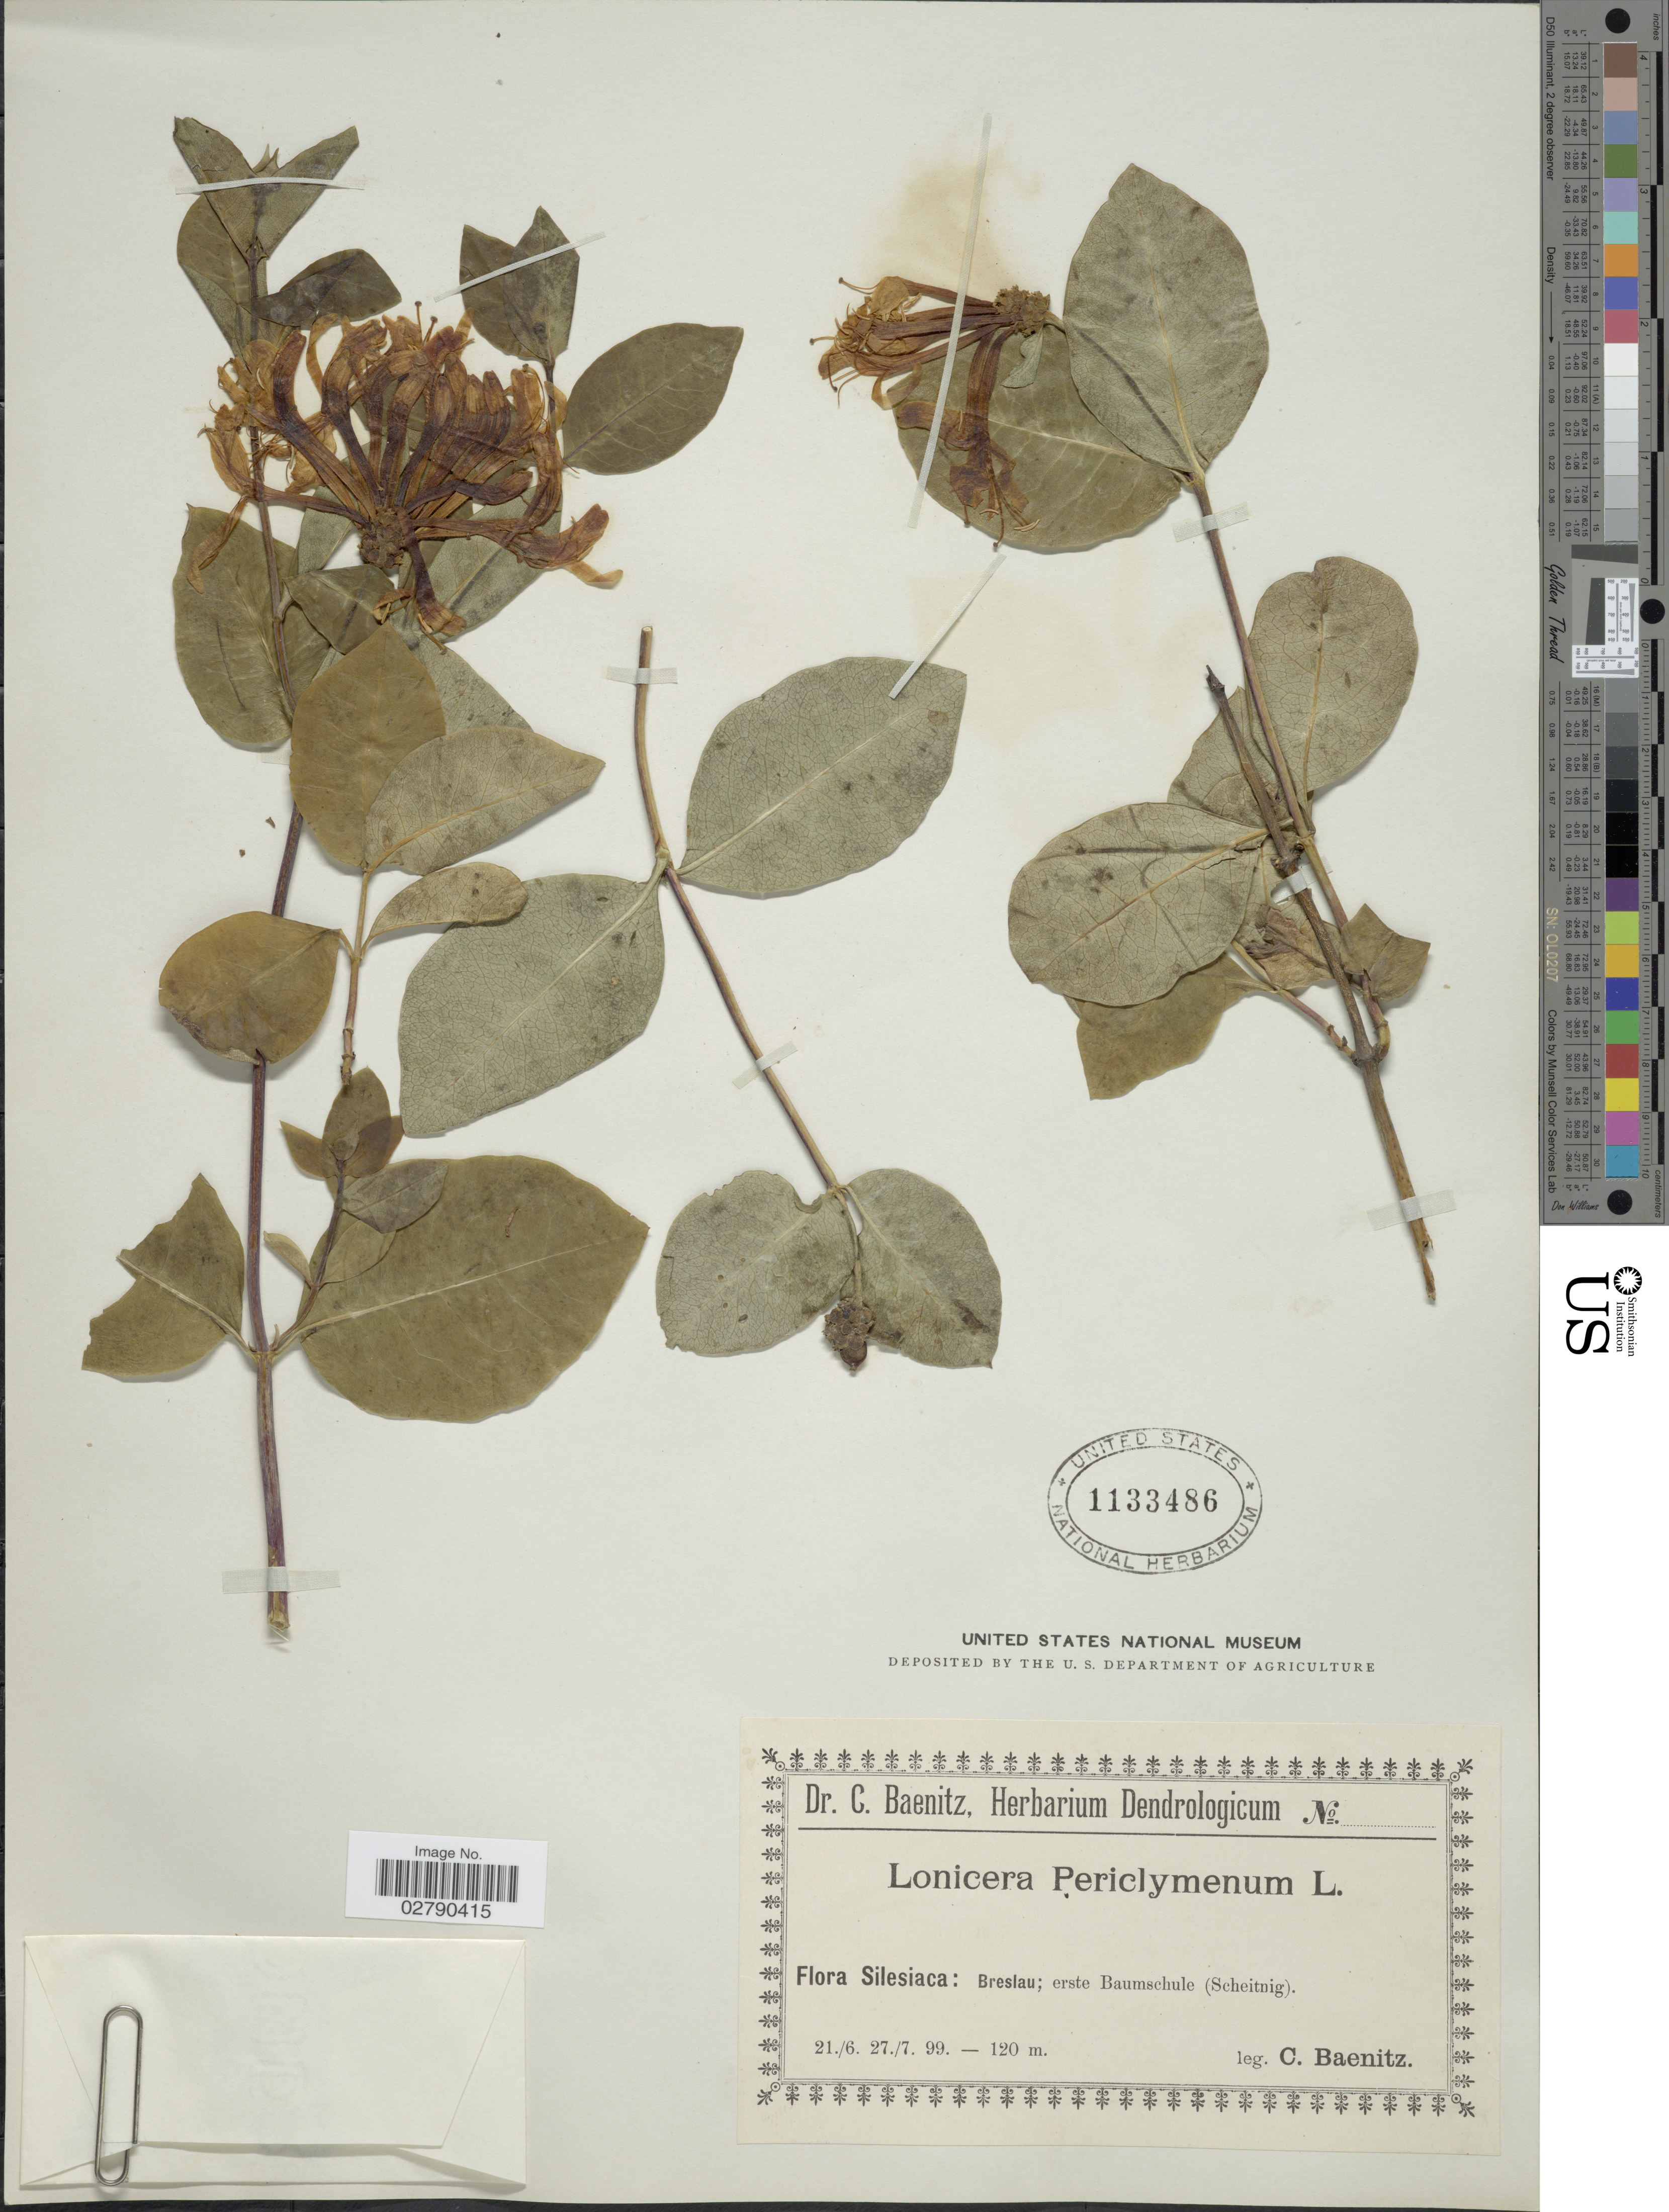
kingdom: Plantae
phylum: Tracheophyta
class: Magnoliopsida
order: Dipsacales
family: Caprifoliaceae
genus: Lonicera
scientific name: Lonicera periclymenum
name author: L.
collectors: C. G. Baenitz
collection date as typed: Transcribed d/m/y: 21/6/99 to 27/7/99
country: Poland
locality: Silesiaca: Breslau, erste Baumschule (Scheitnig)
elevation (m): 120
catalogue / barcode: US 1133486